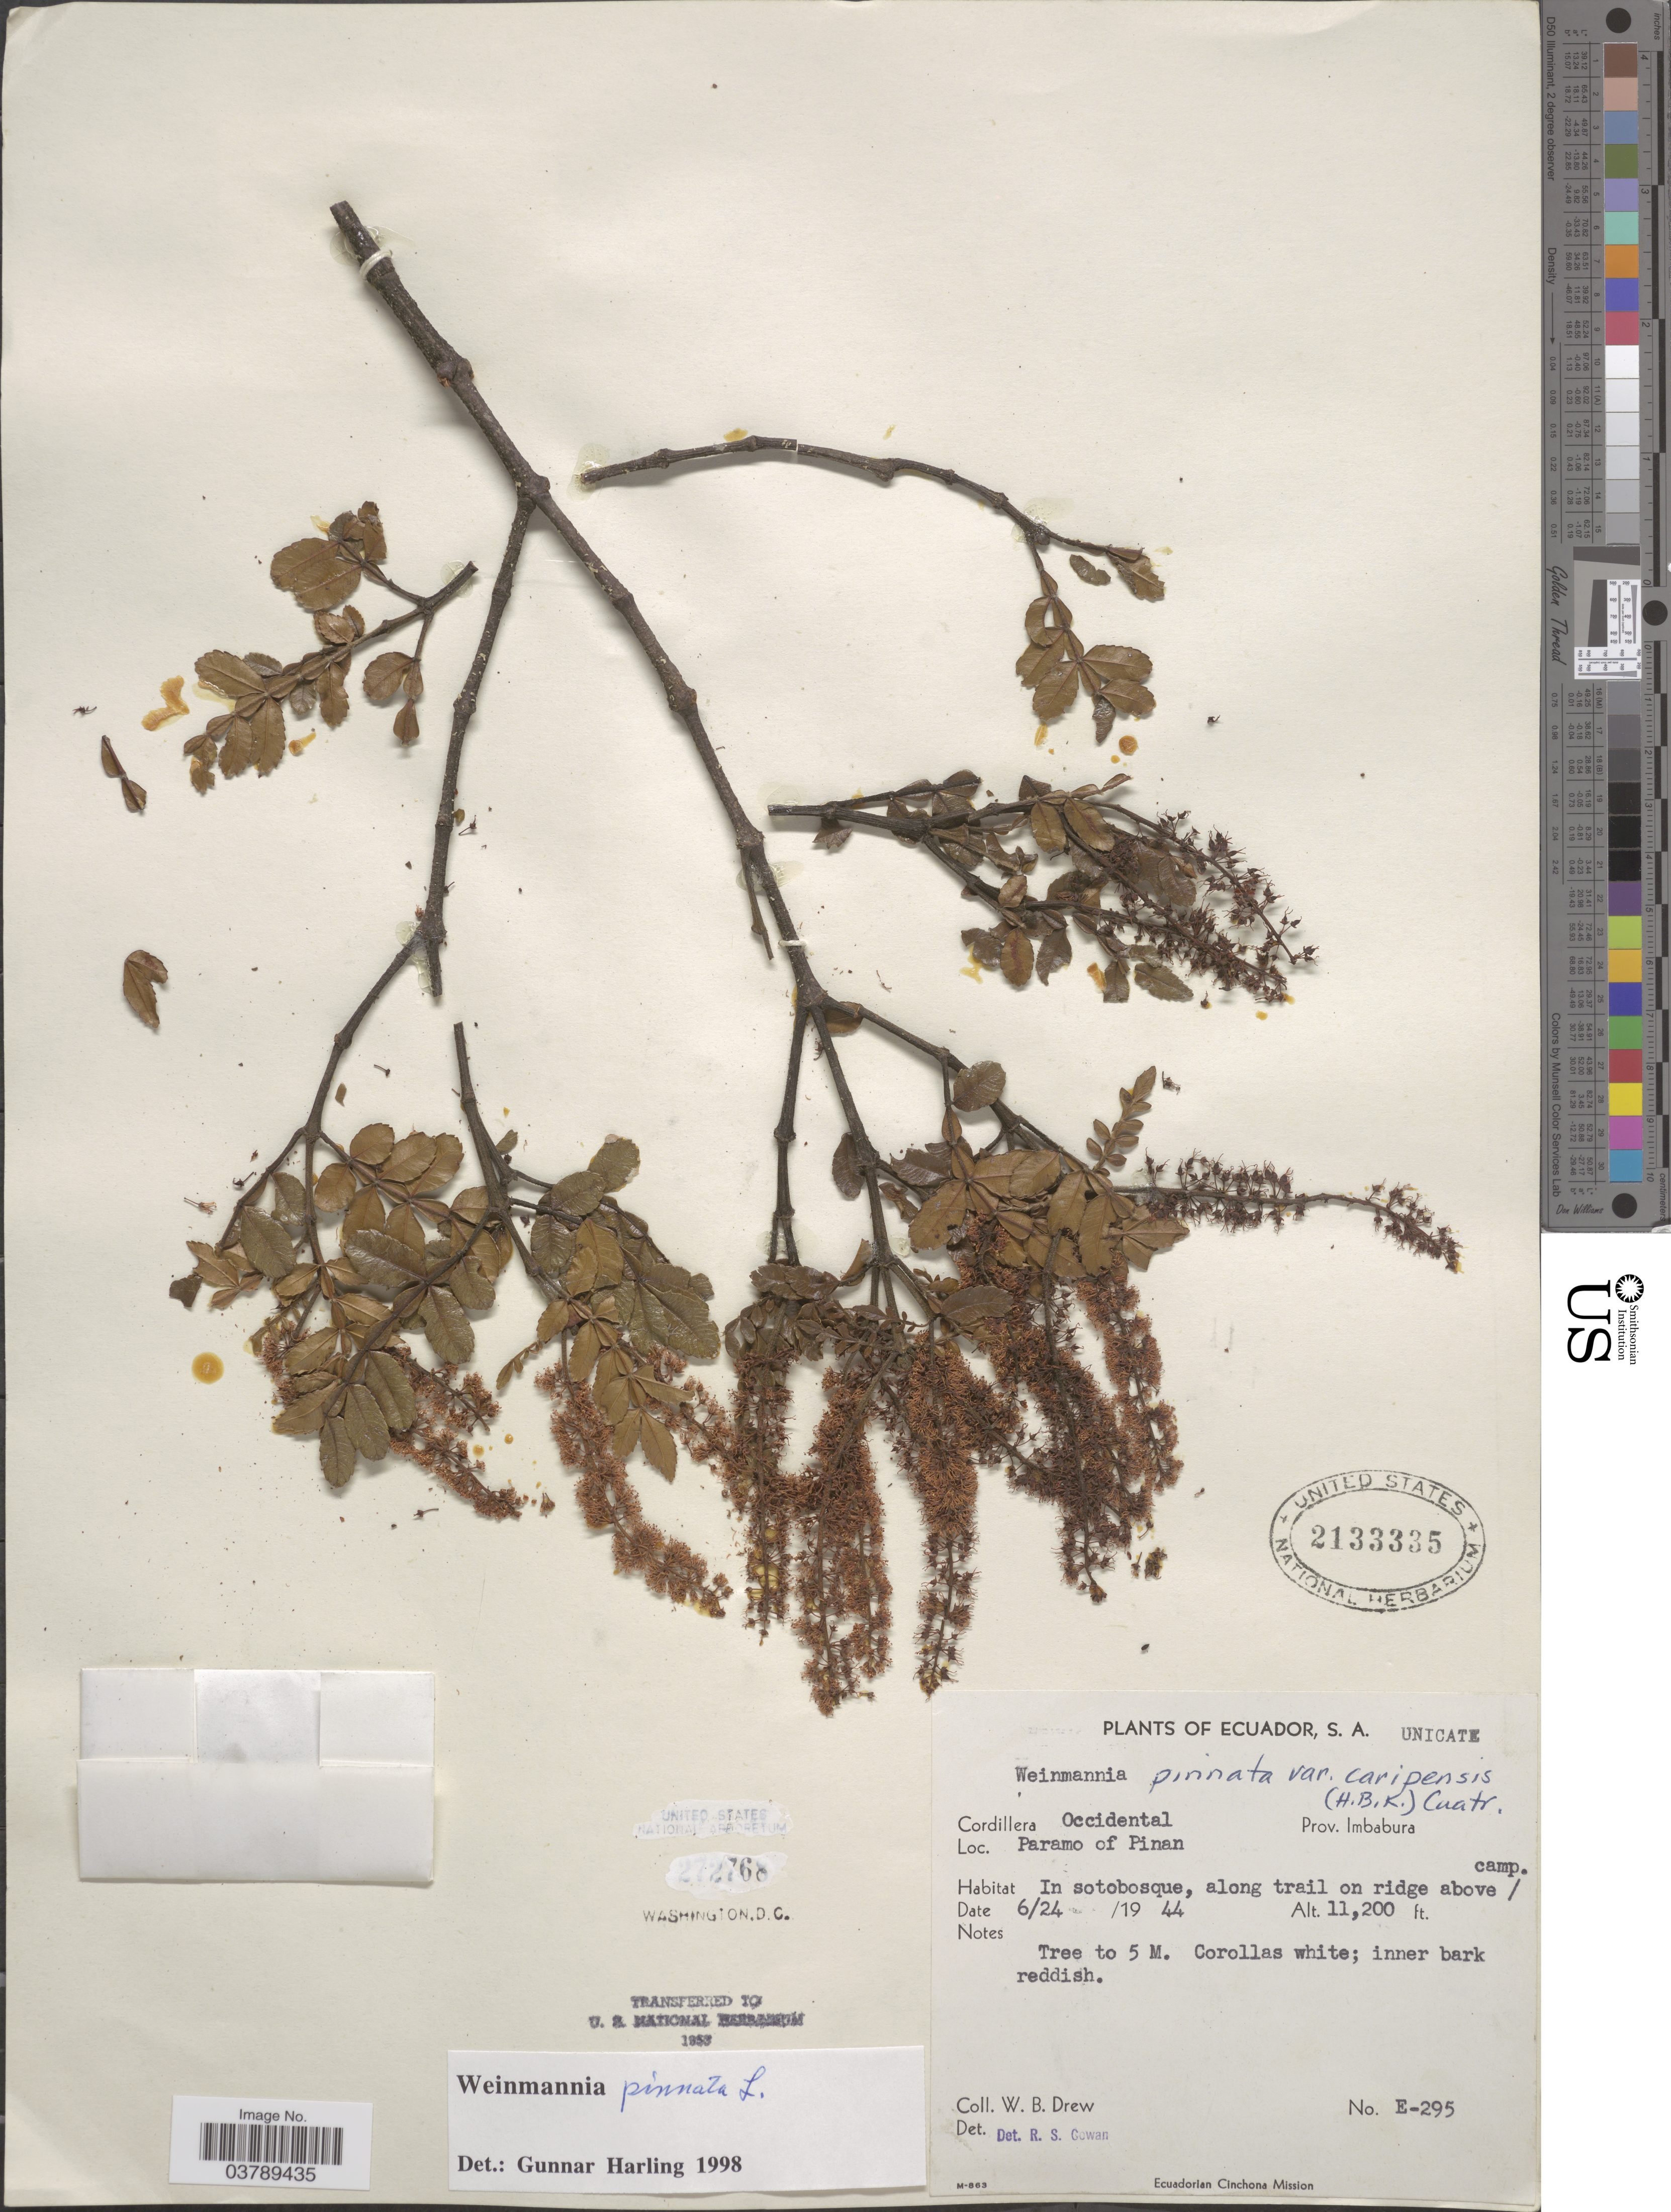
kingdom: Plantae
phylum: Tracheophyta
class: Magnoliopsida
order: Oxalidales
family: Cunoniaceae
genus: Weinmannia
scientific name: Weinmannia pinnata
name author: L.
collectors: W. B. Drew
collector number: E-295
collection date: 1944-06-24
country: Ecuador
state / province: Imbabura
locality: Cordillera Occidental. Paramo of Pinan. Along trail on ridge above camp.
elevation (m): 3414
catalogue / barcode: US 2133335